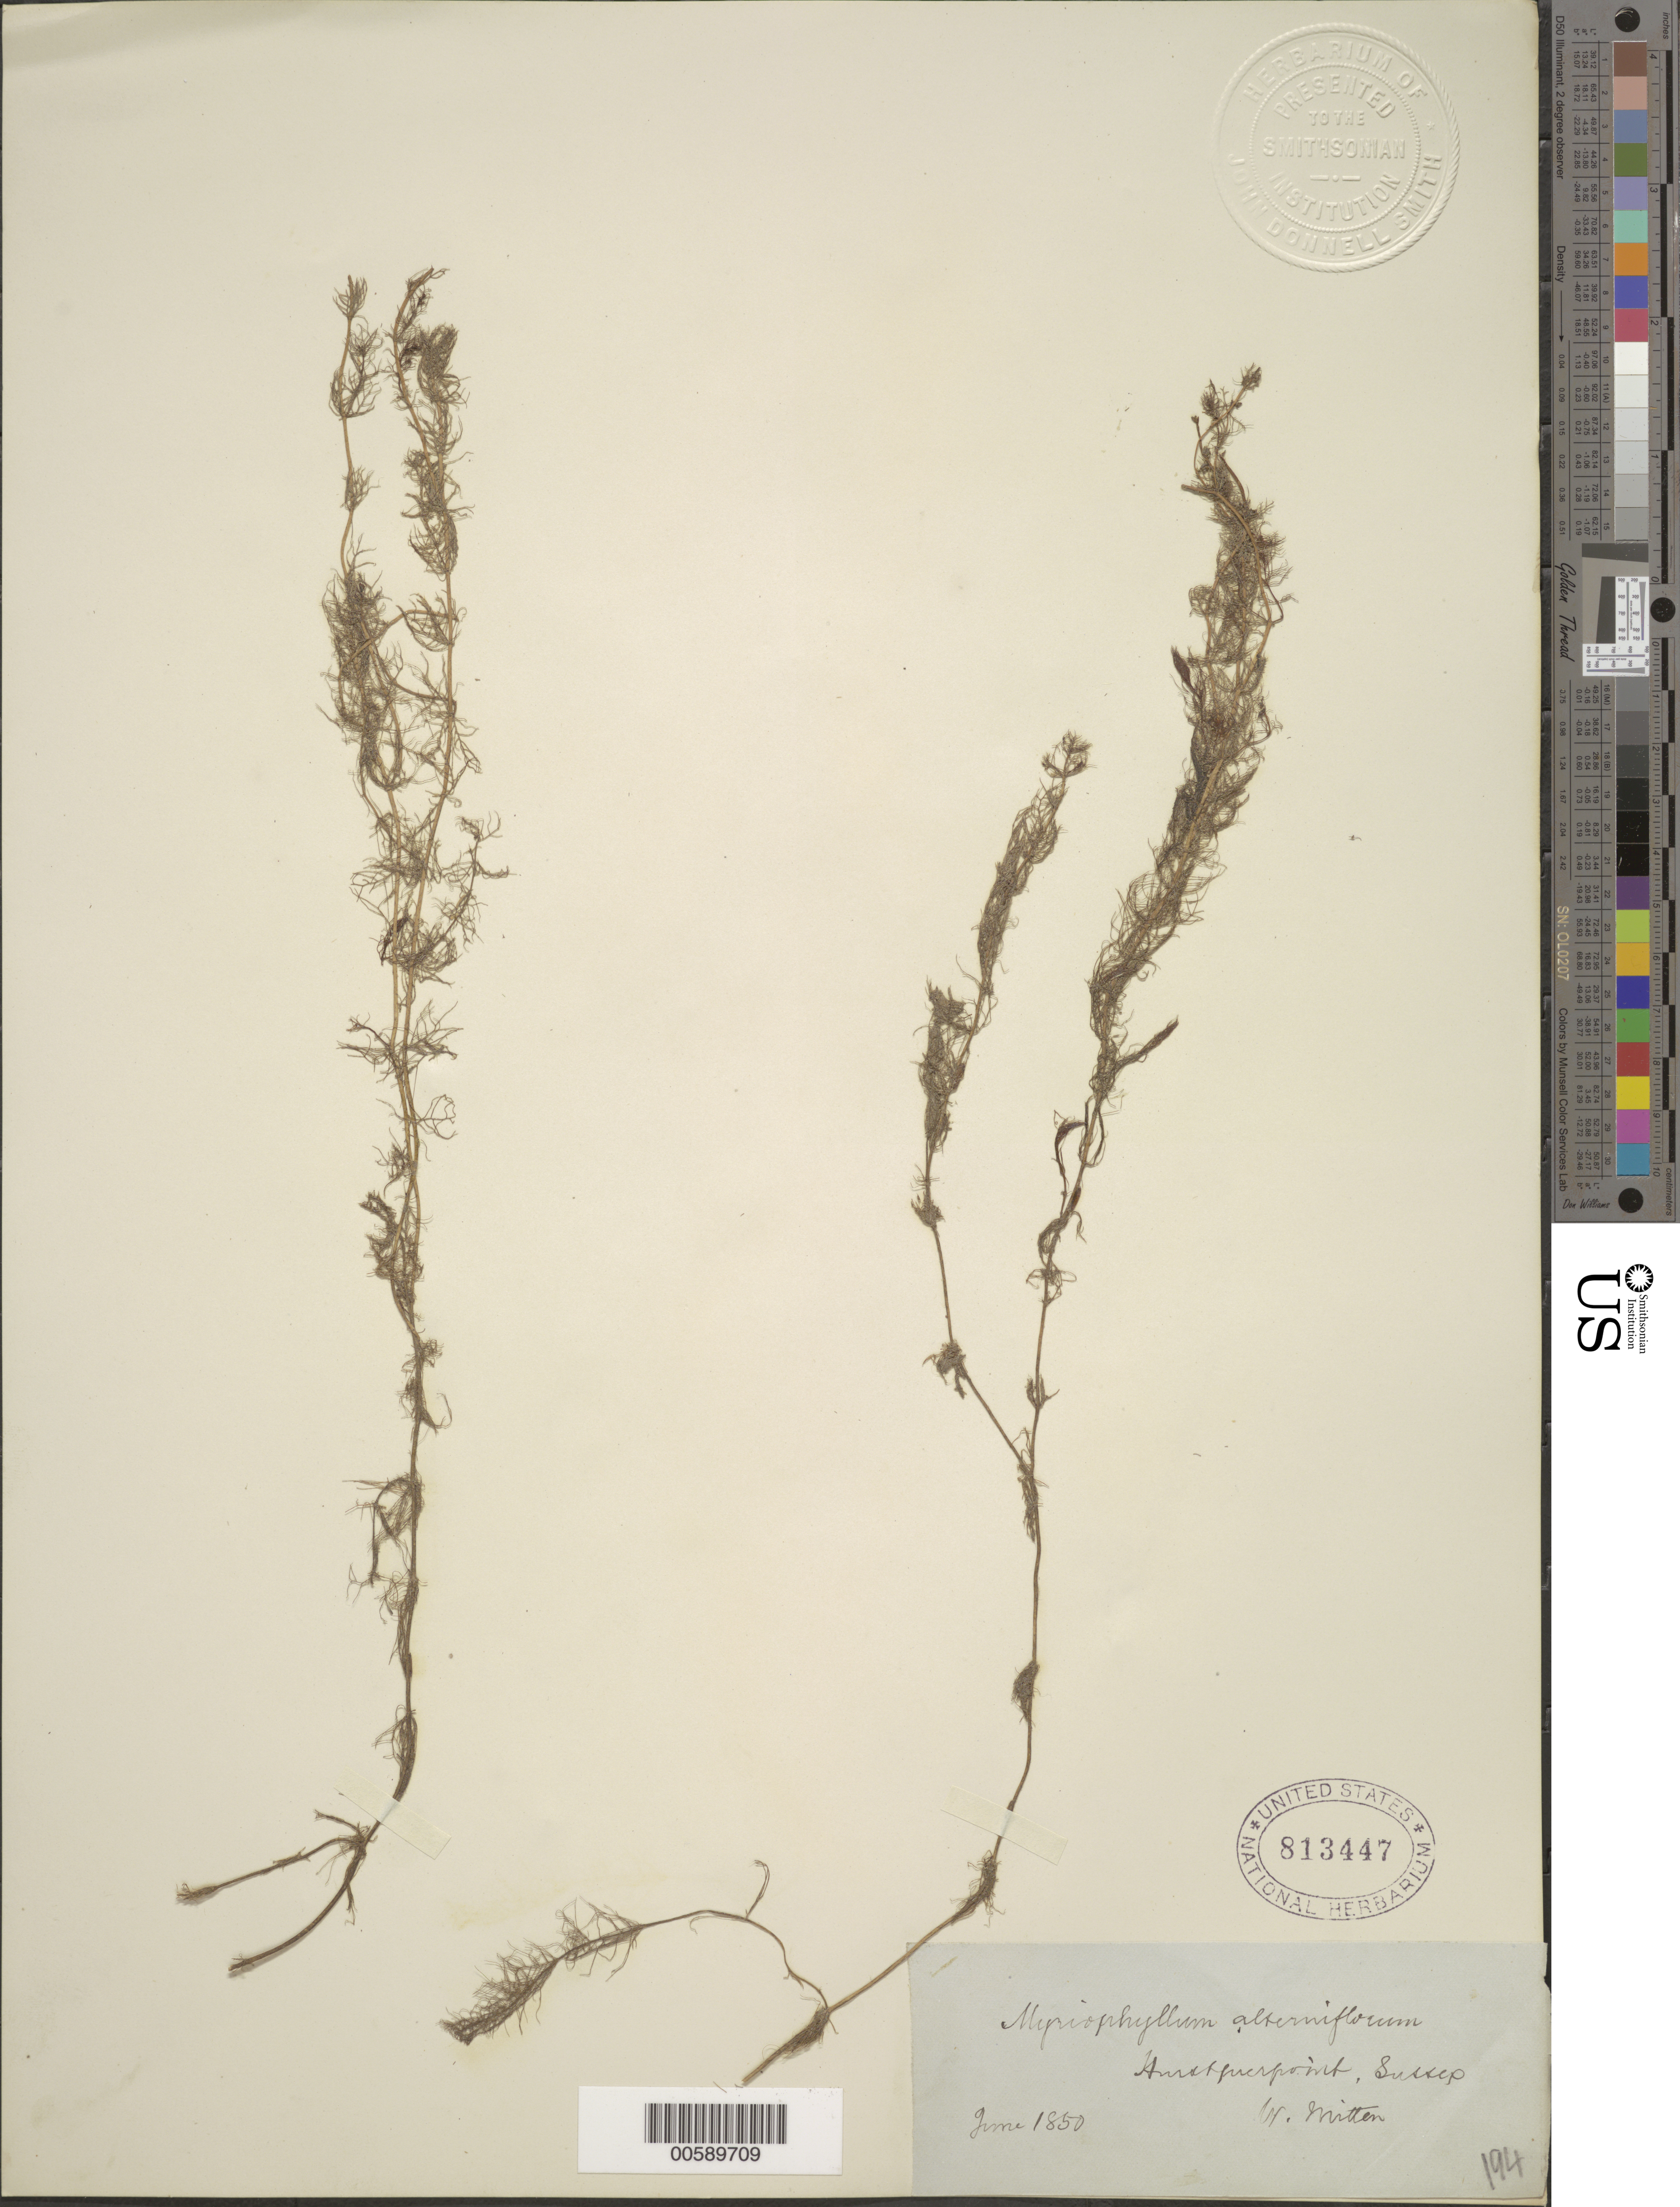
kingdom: Plantae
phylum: Tracheophyta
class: Magnoliopsida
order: Saxifragales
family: Haloragaceae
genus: Myriophyllum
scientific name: Myriophyllum alterniflorum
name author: DC.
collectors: W. Mitten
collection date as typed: Jun 1850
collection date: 1850-06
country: United Kingdom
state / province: England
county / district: Sussex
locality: Amstsuerpoint. [Sussex is former county of England.]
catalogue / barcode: US 813447